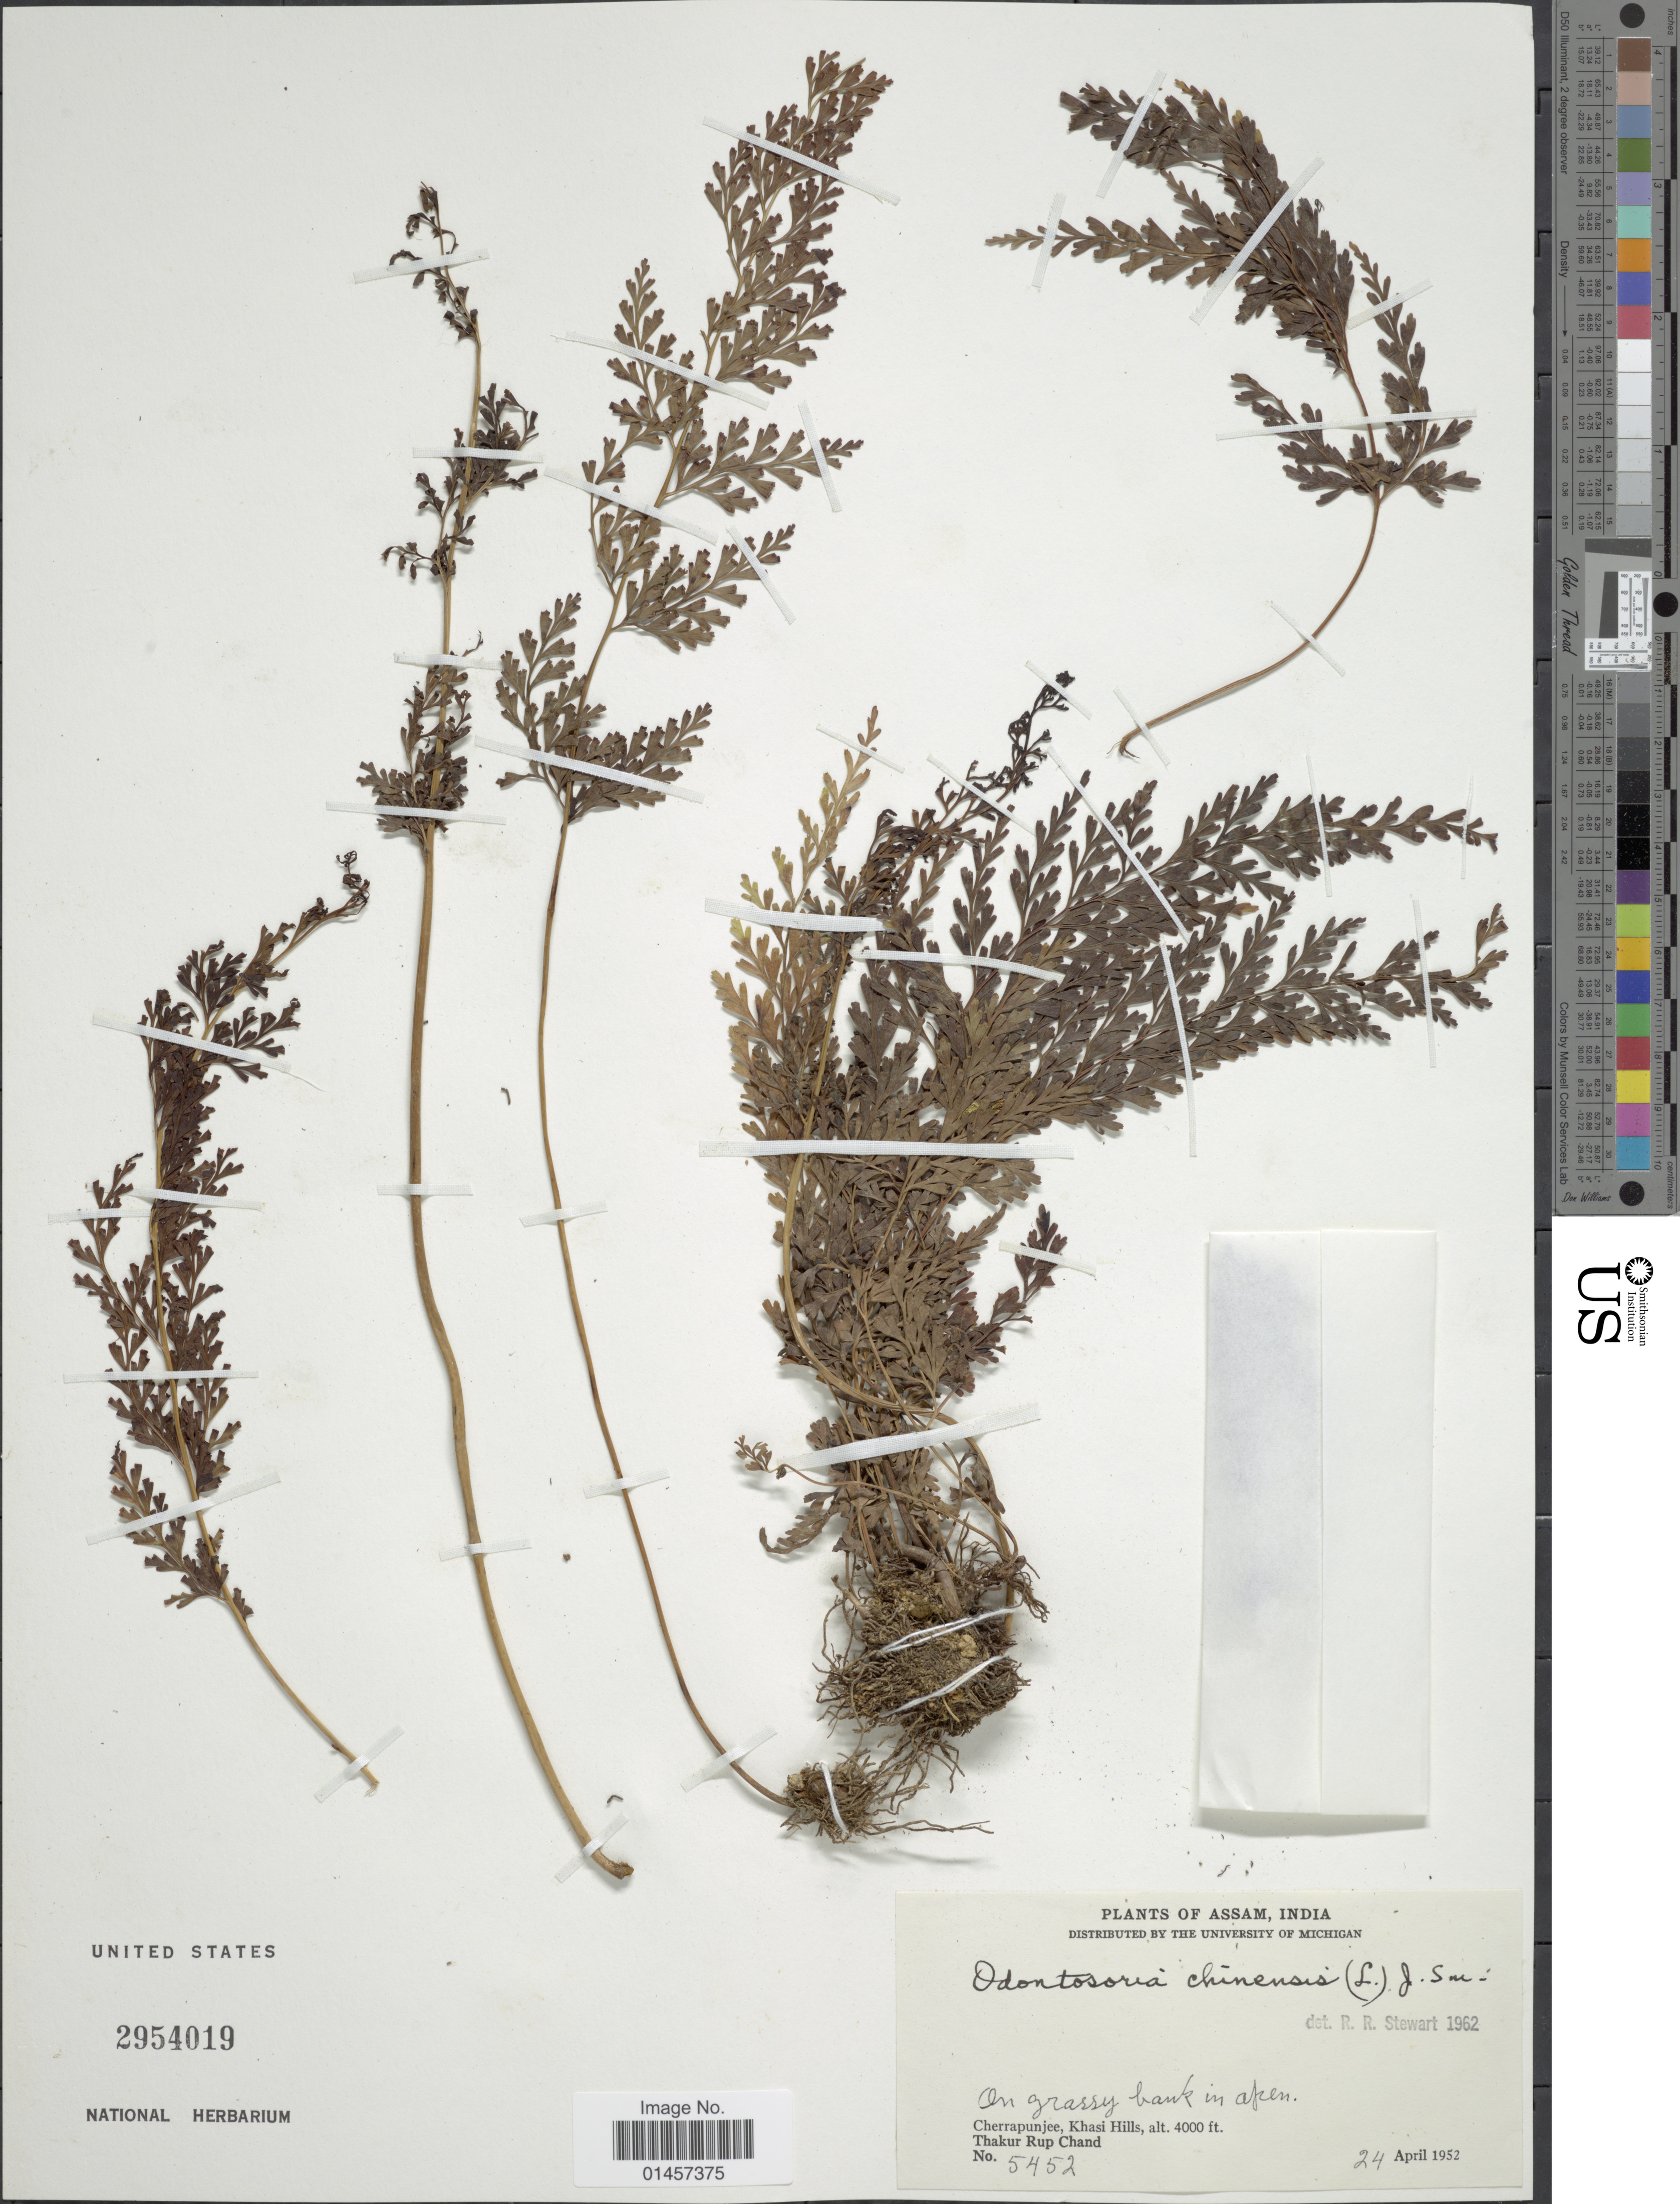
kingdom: Plantae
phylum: Tracheophyta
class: Polypodiopsida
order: Polypodiales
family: Lindsaeaceae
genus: Sphenomeris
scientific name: Sphenomeris chinensis var. chinensis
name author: (L.) Maxon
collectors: T. R. Chand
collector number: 5452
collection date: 1952-04-24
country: India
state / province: Meghalaya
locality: Assam, India, Cherrapunjee, Khasi Hills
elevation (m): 1219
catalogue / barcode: US 2954019